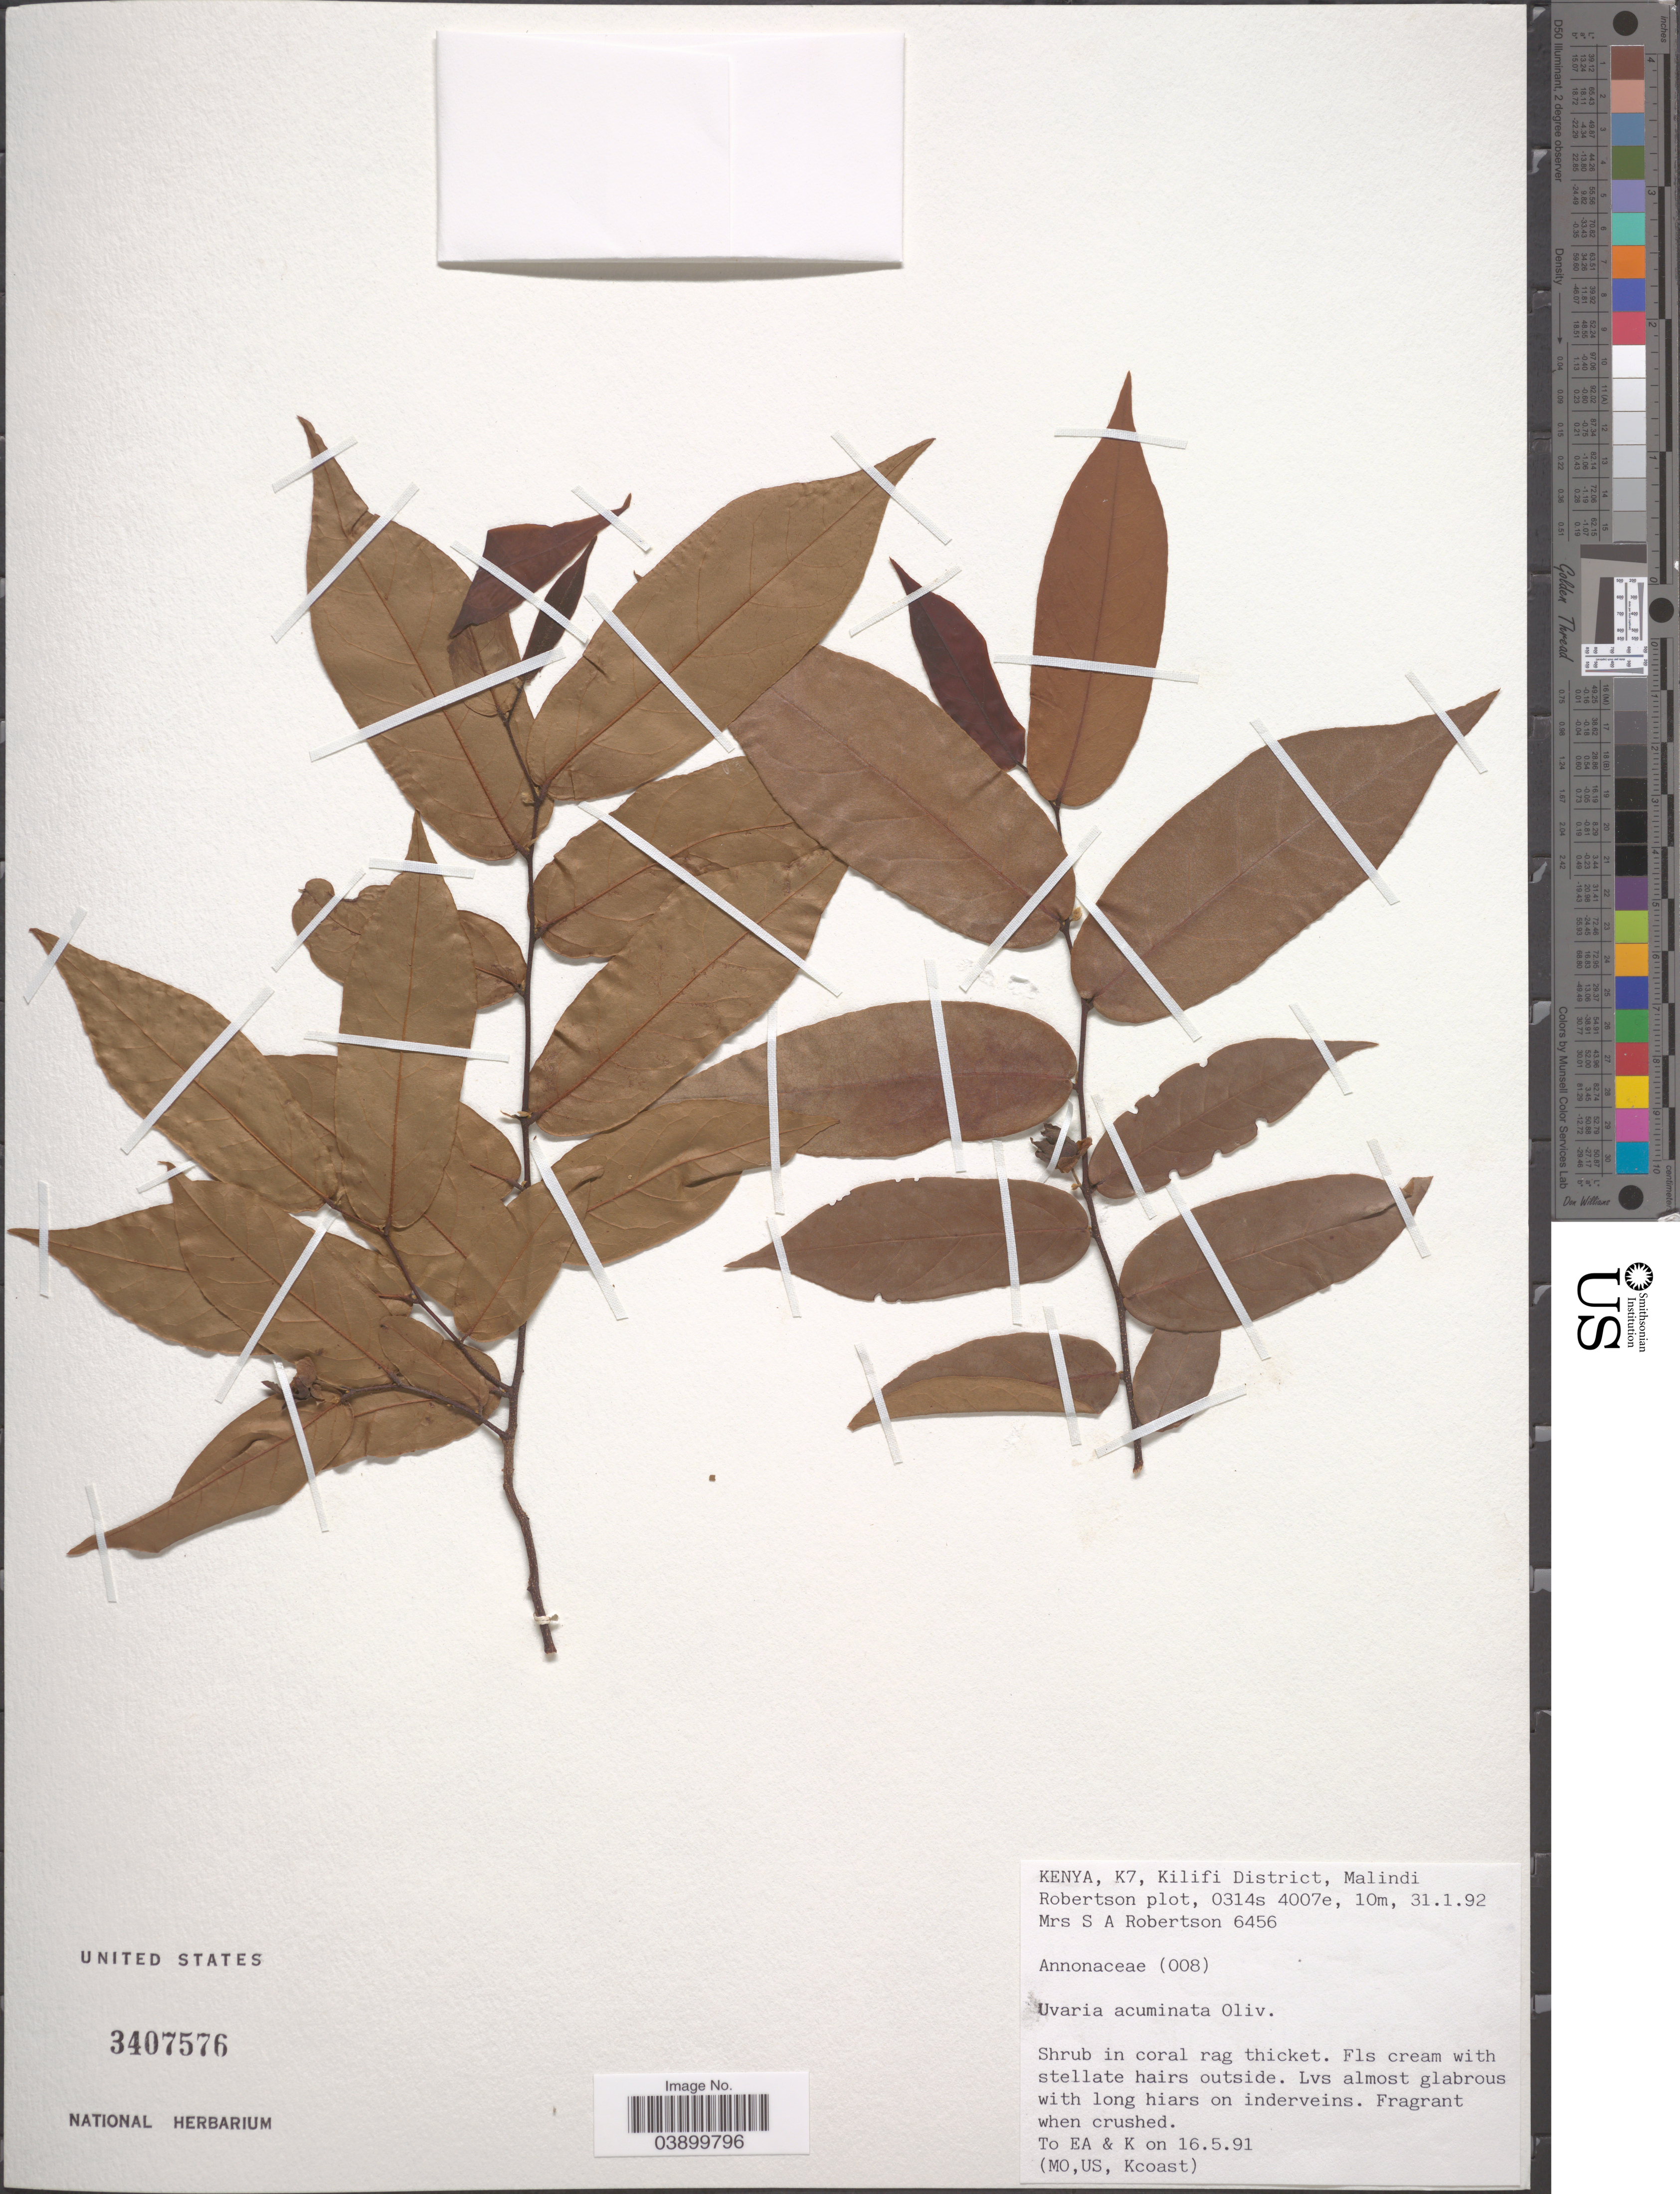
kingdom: Plantae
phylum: Tracheophyta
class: Magnoliopsida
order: Magnoliales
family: Annonaceae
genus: Uvaria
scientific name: Uvaria acuminata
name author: Oliv.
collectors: S. Robertson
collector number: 6456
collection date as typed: Transcribed d/m/y: 31/1/92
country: Kenya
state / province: Kilifi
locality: K7, Kilifi District, Malindi.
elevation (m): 10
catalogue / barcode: US 3407576